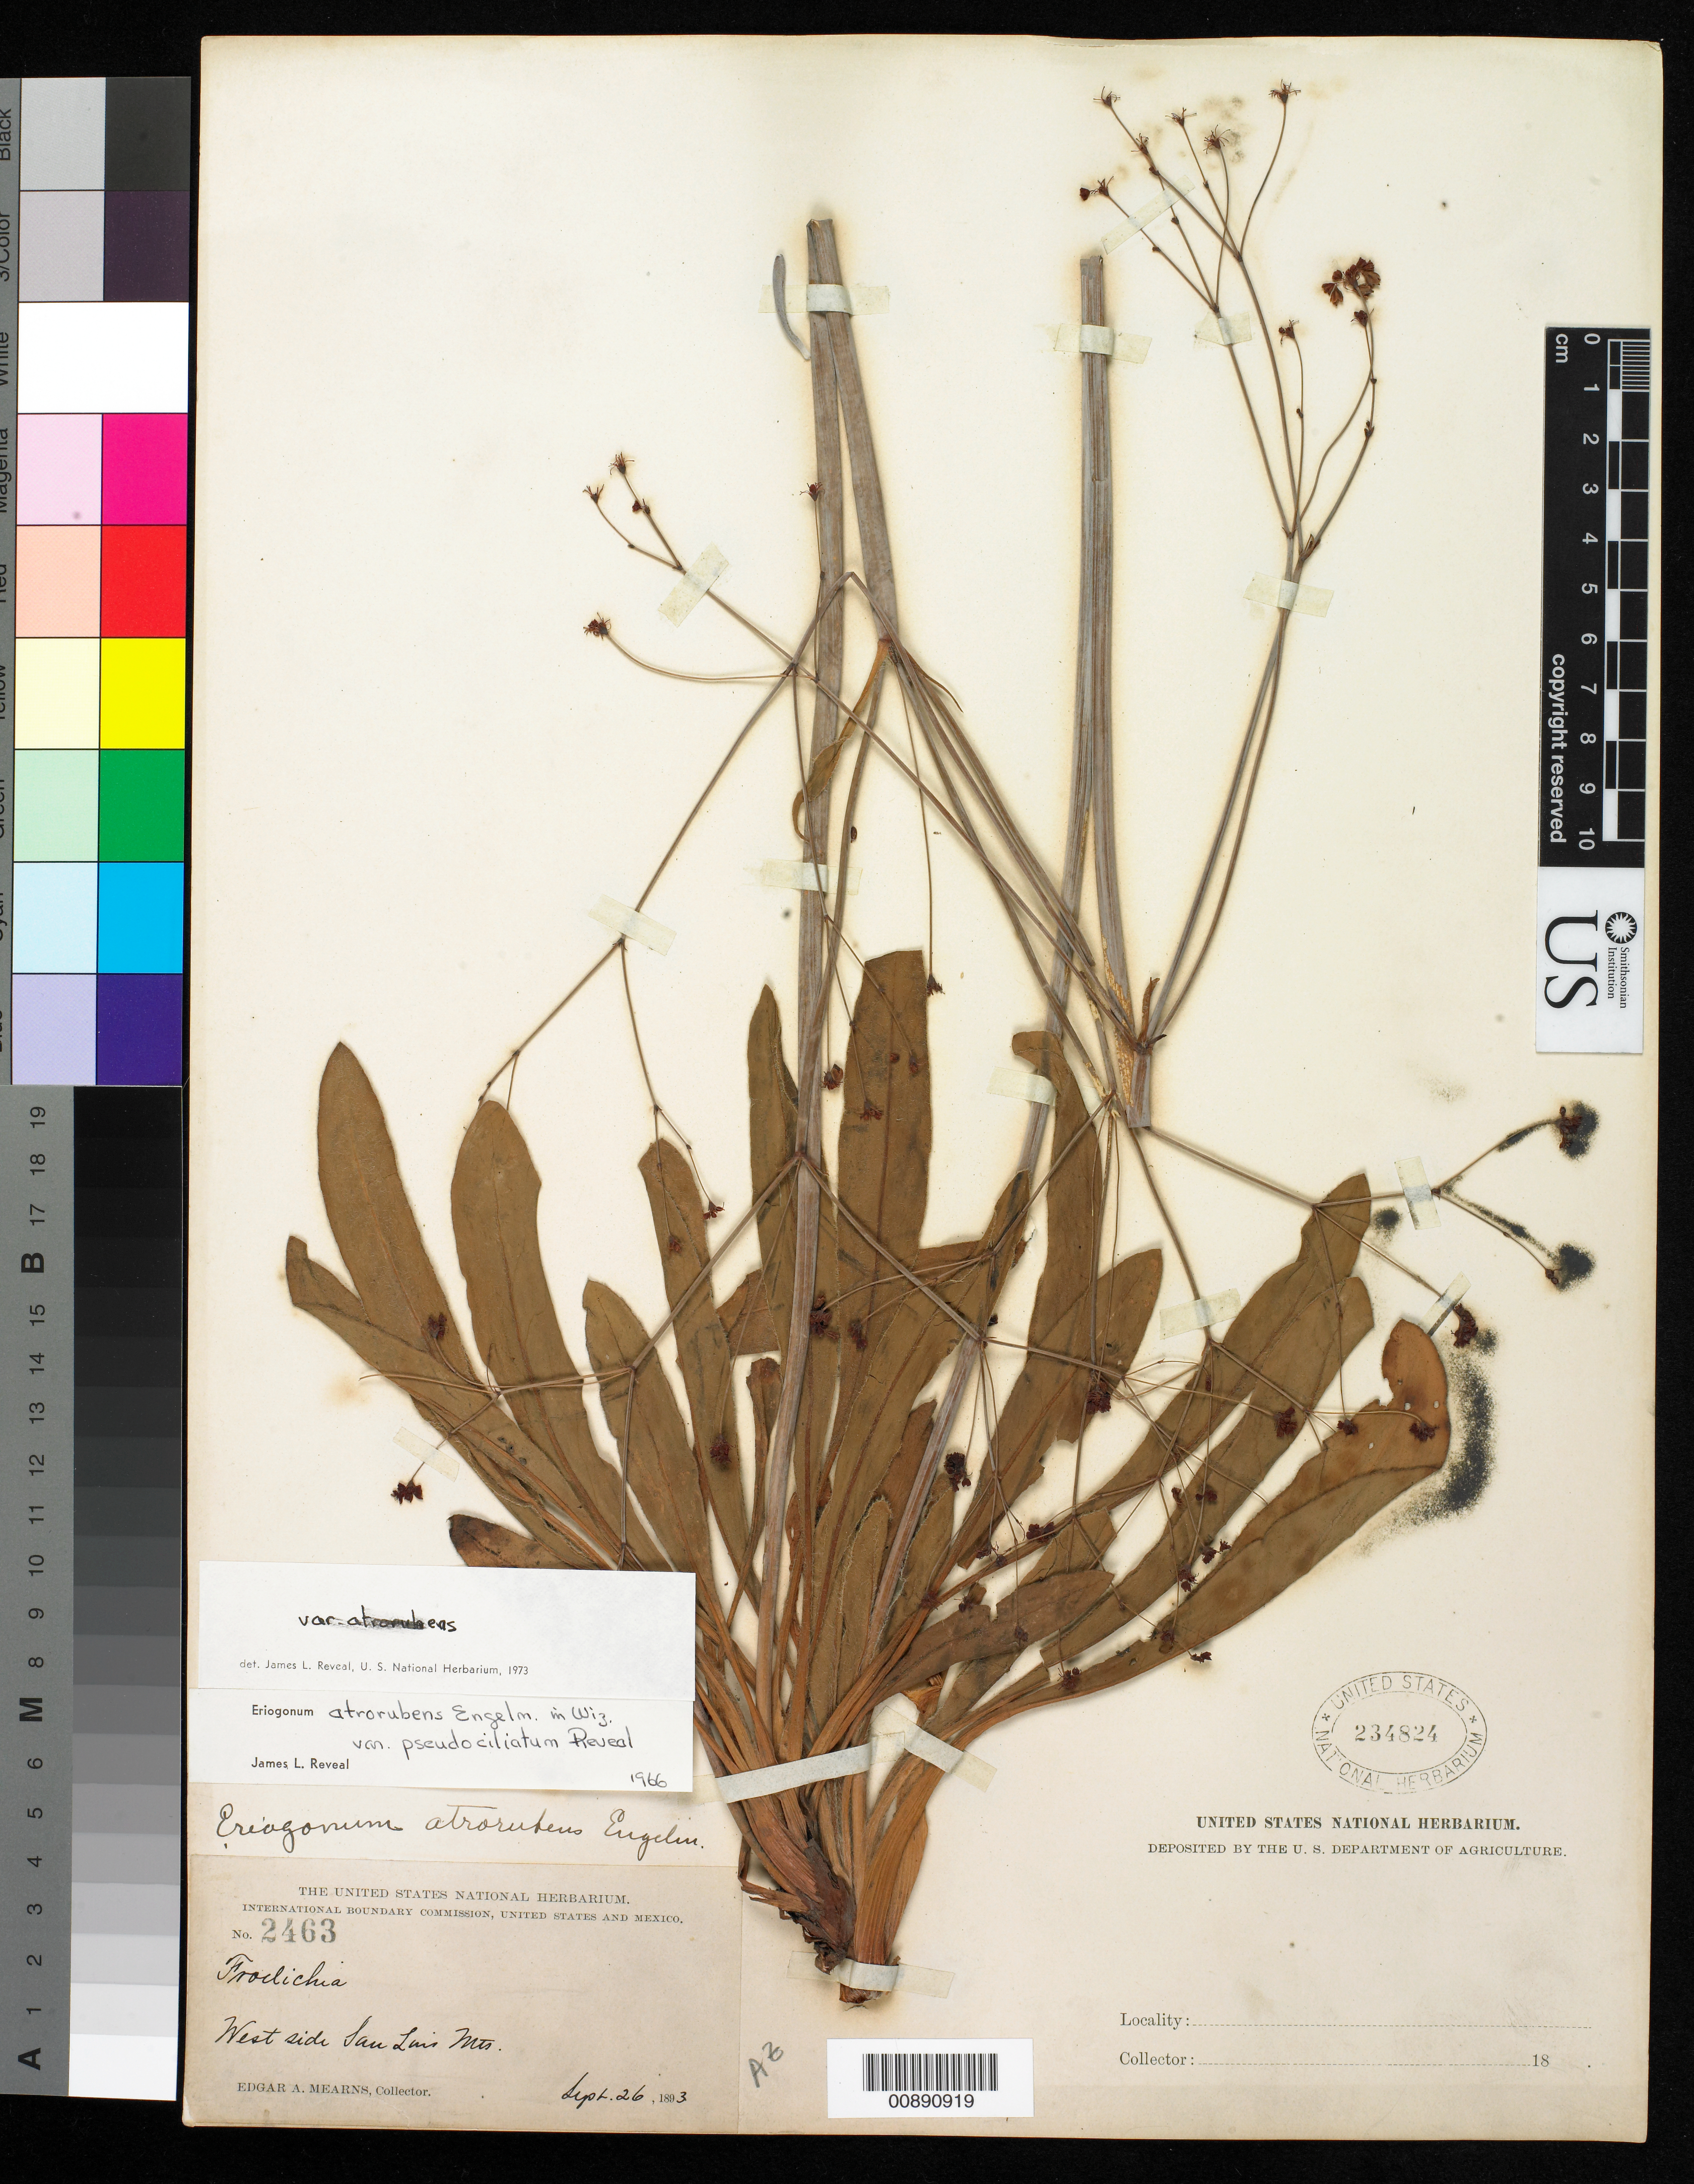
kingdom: Plantae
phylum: Tracheophyta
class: Magnoliopsida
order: Caryophyllales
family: Polygonaceae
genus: Eriogonum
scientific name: Eriogonum atrorubens var. atrorubens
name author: Engelm.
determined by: Reveal, J. L.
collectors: E. A. Mearns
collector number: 2463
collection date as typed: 26 Sep 1893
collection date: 1893-09-26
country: United States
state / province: Arizona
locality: West side of San Luis Mts.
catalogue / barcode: US 234824